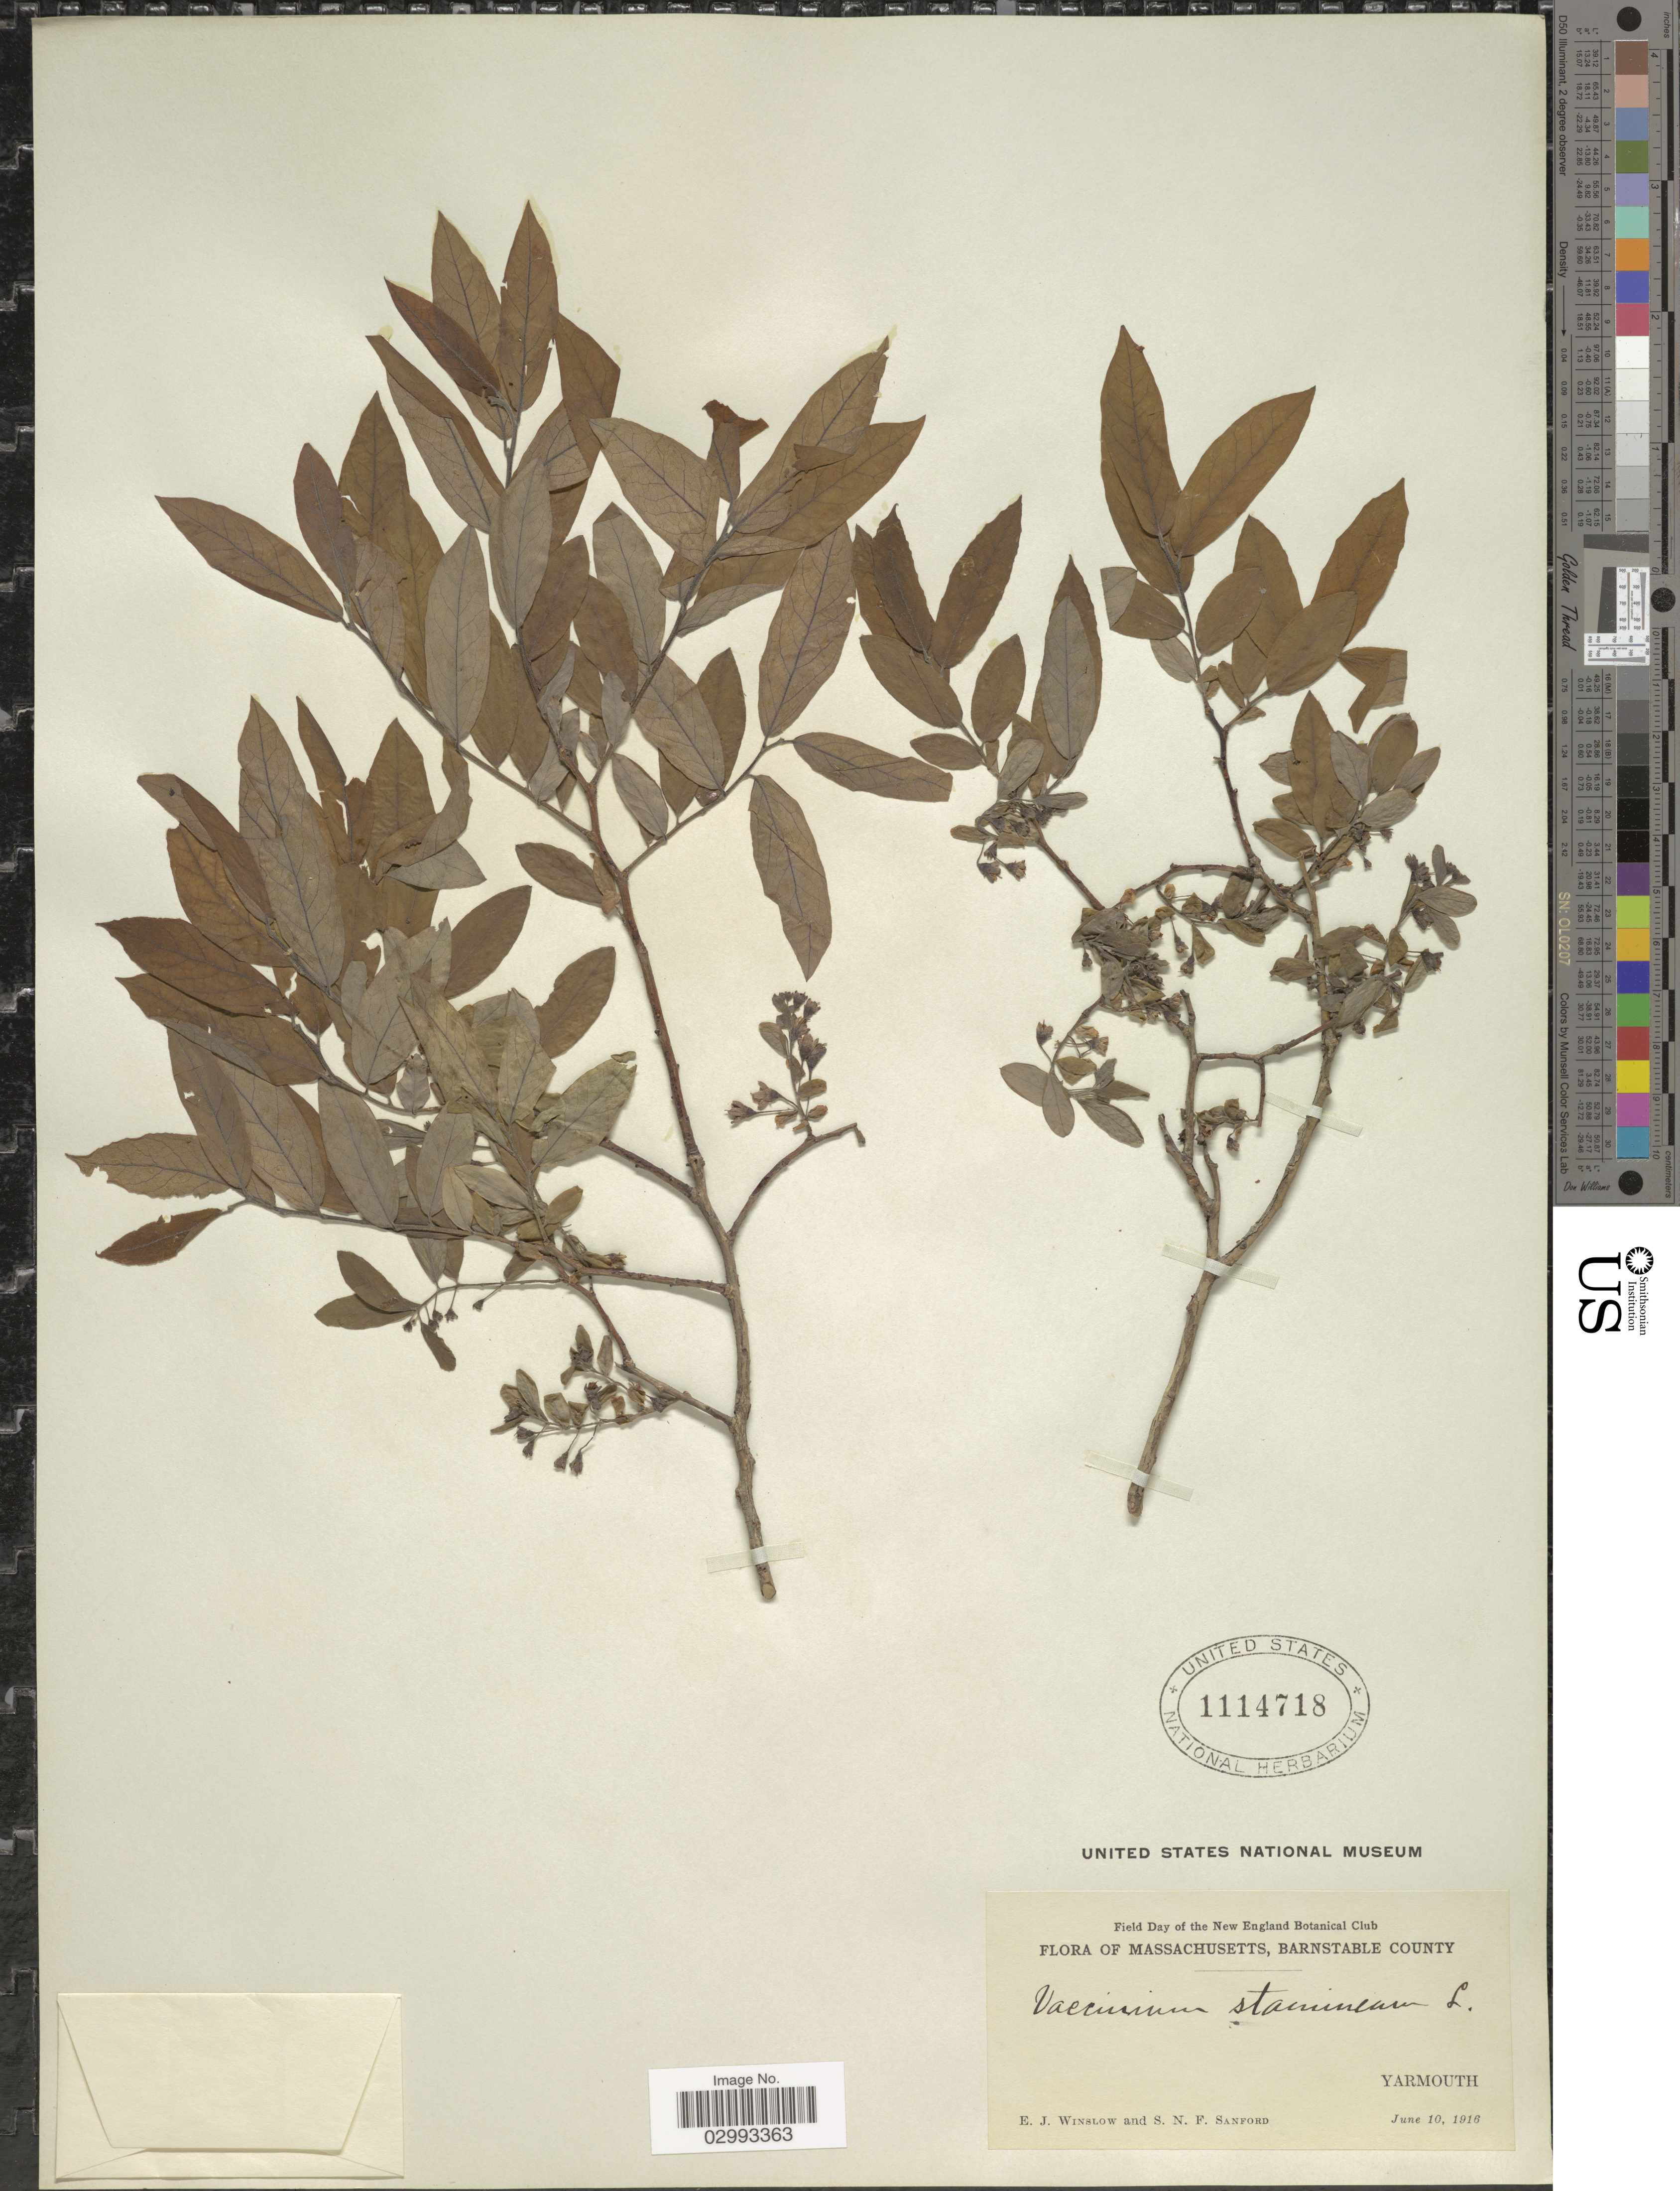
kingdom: Plantae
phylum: Tracheophyta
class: Magnoliopsida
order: Ericales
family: Ericaceae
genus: Polycodium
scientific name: Polycodium stamineum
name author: (L.) Greene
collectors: E. Winslow & S. Sanford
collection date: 1916-06-10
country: United States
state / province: Massachusetts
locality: Barnstable County. Yarmouth.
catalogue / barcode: US 1114718